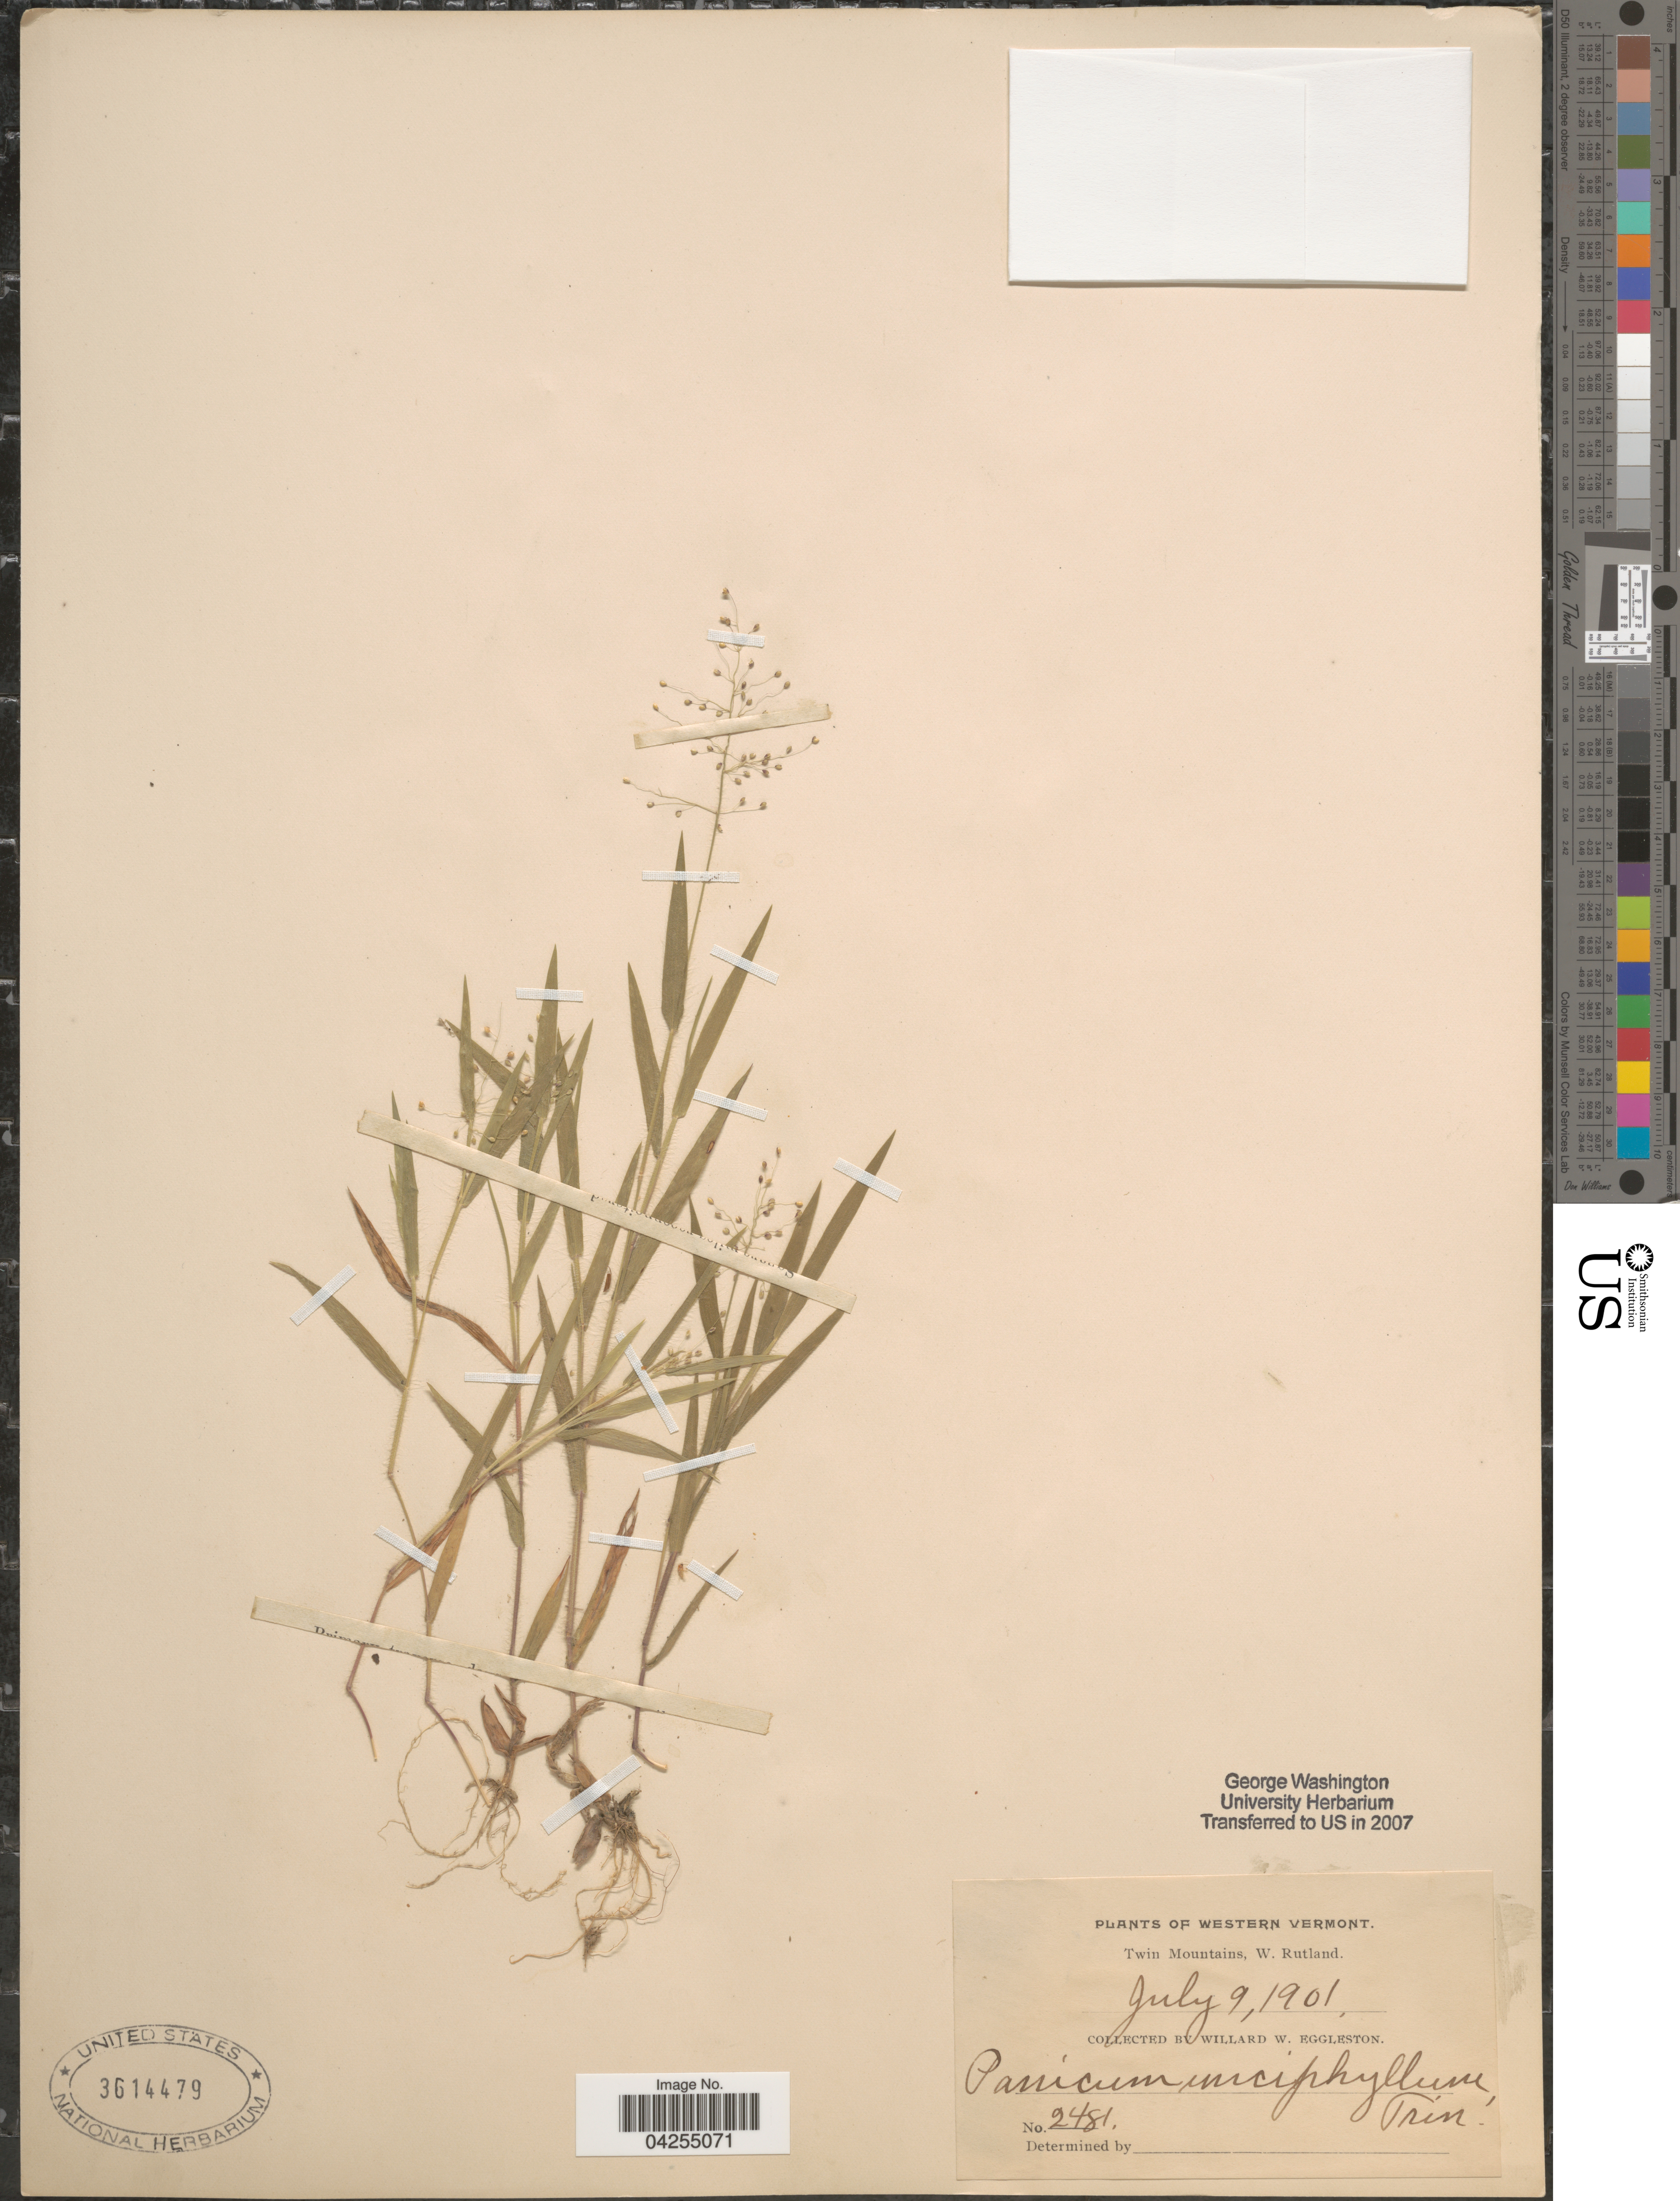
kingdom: Plantae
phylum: Tracheophyta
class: Liliopsida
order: Poales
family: Poaceae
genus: Dichanthelium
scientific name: Dichanthelium dichotomum var. dichotomum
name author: (L.) Gould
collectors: W. W. Eggleston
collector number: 2481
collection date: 1901-07-09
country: United States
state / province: Vermont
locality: Western Vermont. Twin Mountains, W. Rutland.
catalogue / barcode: US 3614479